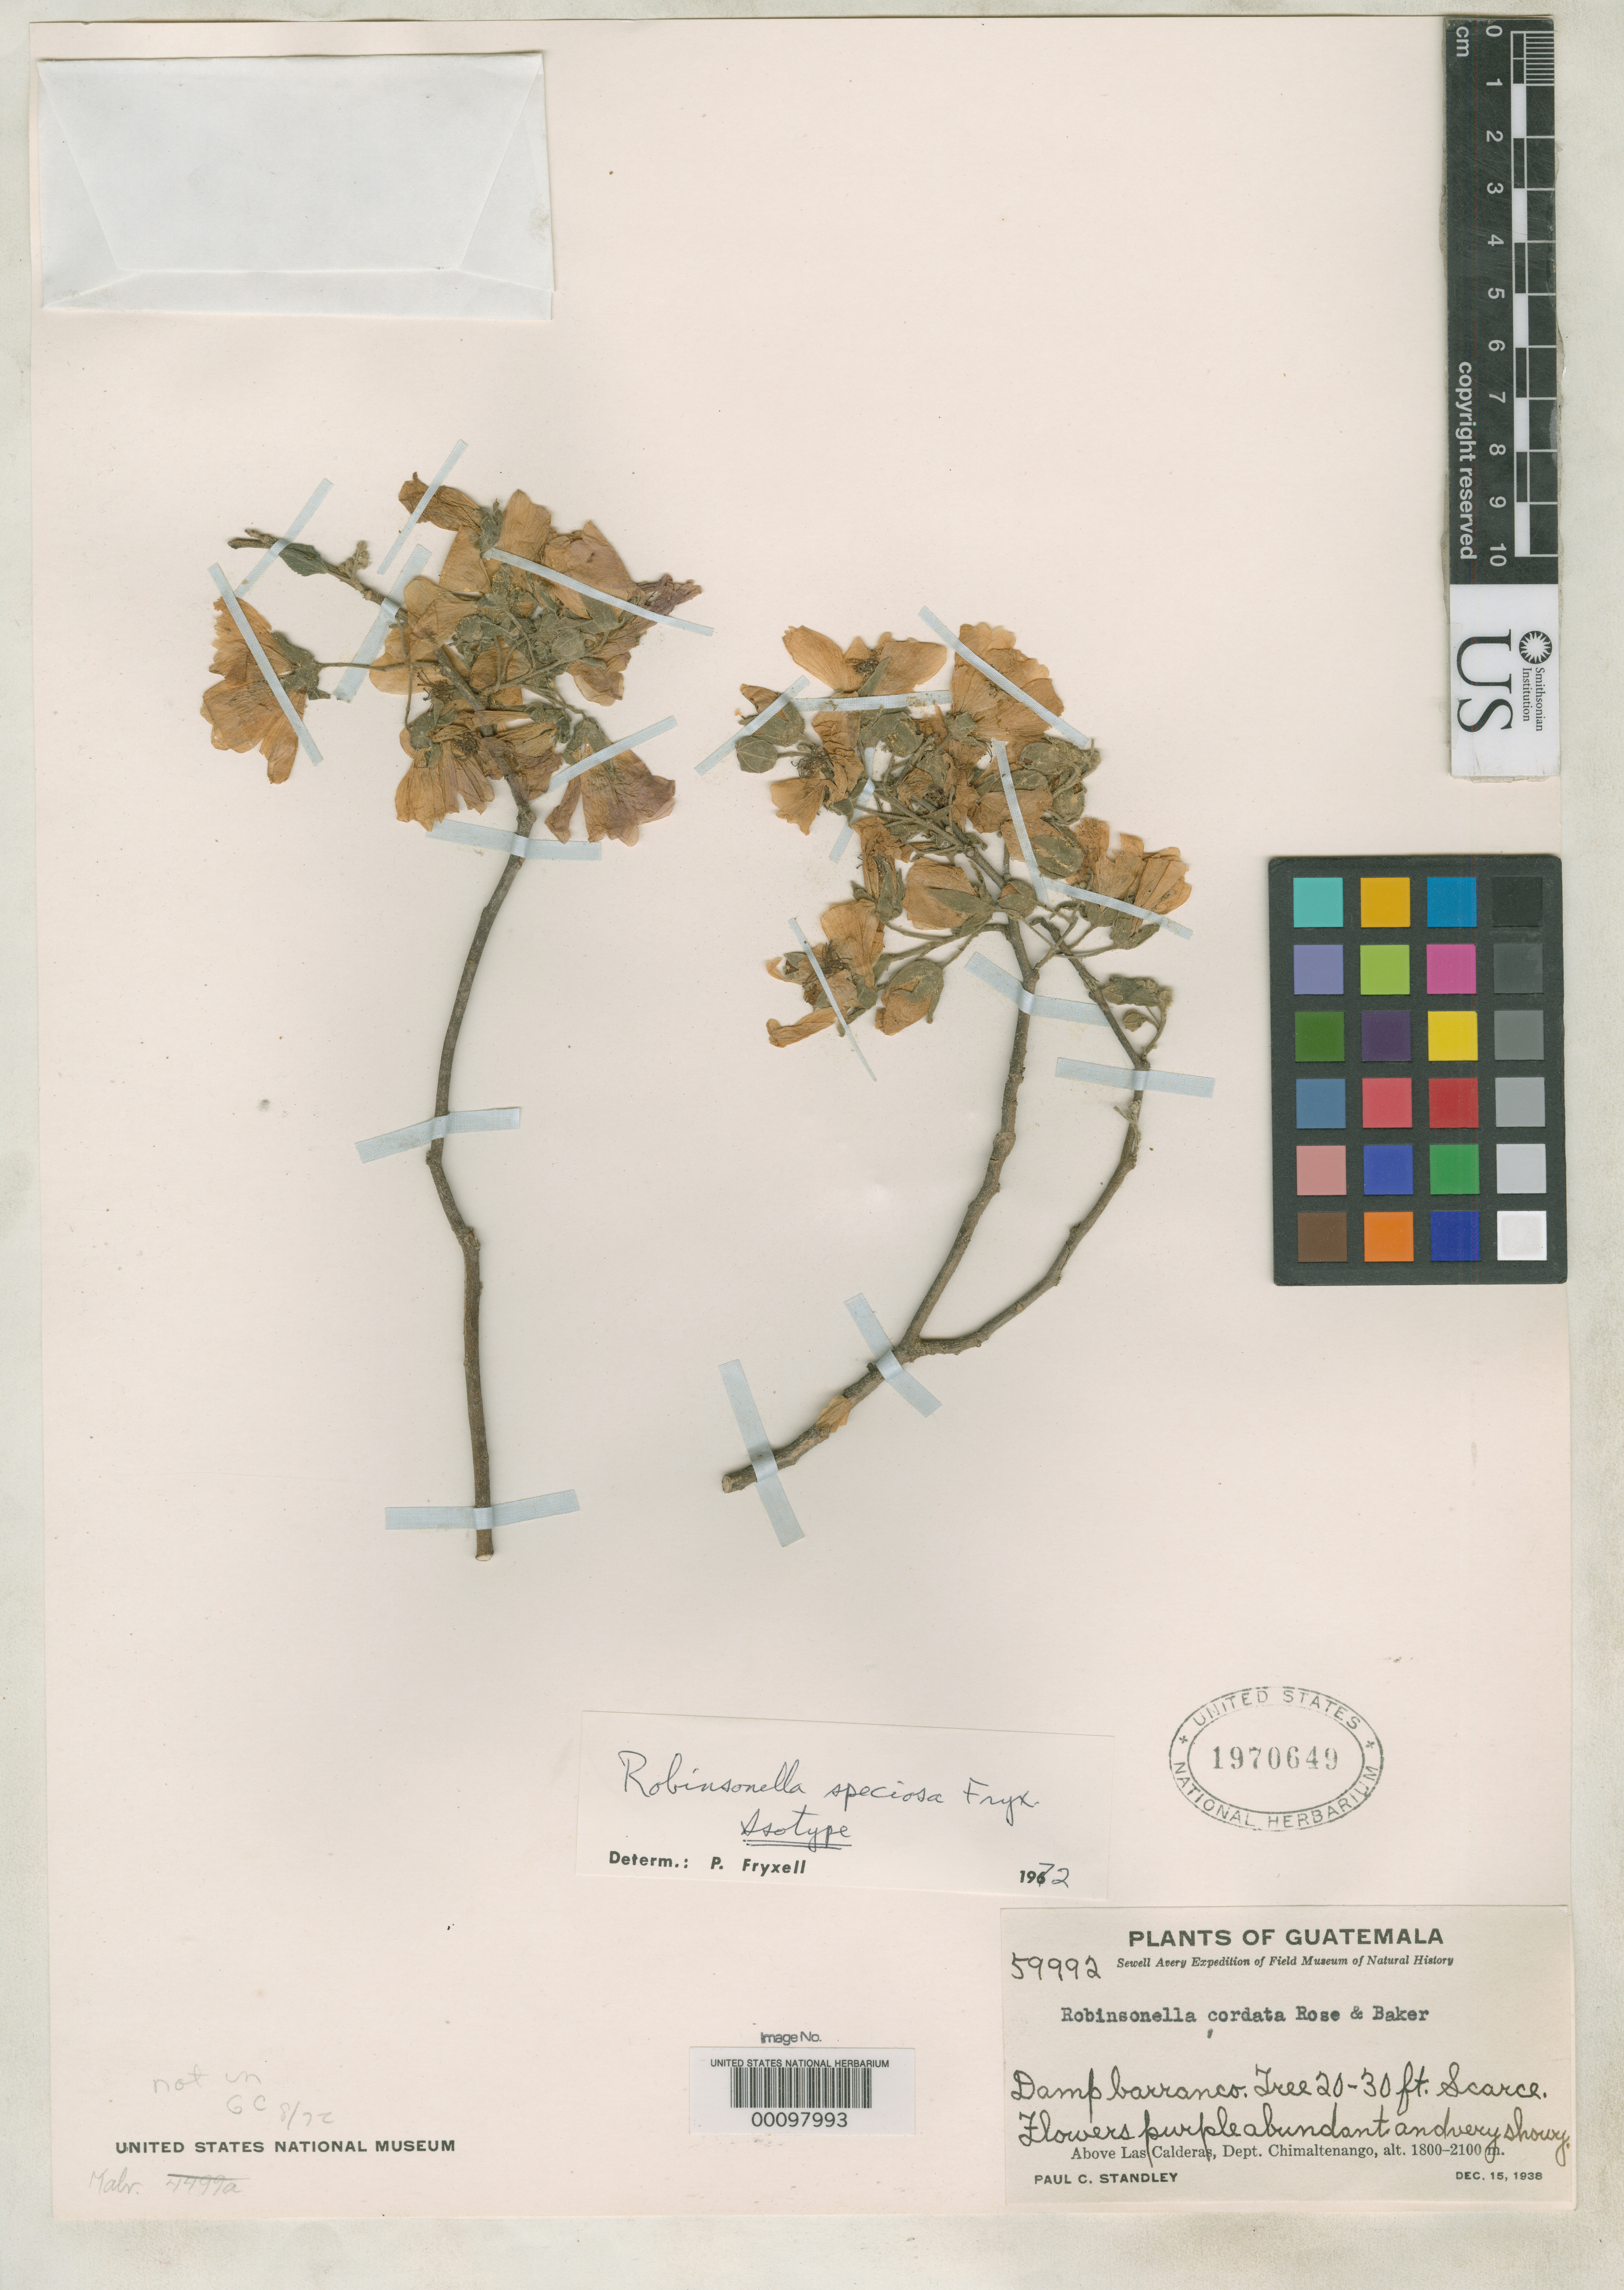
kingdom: Plantae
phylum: Tracheophyta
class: Magnoliopsida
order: Malvales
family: Malvaceae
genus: Robinsonella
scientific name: Robinsonella speciosa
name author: Fryxell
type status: Isotype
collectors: P. C. Standley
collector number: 59992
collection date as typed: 15 Dec 1938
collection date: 1938-12-15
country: Guatemala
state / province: Chimaltenango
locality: Las Calderas.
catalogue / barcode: US 1970649